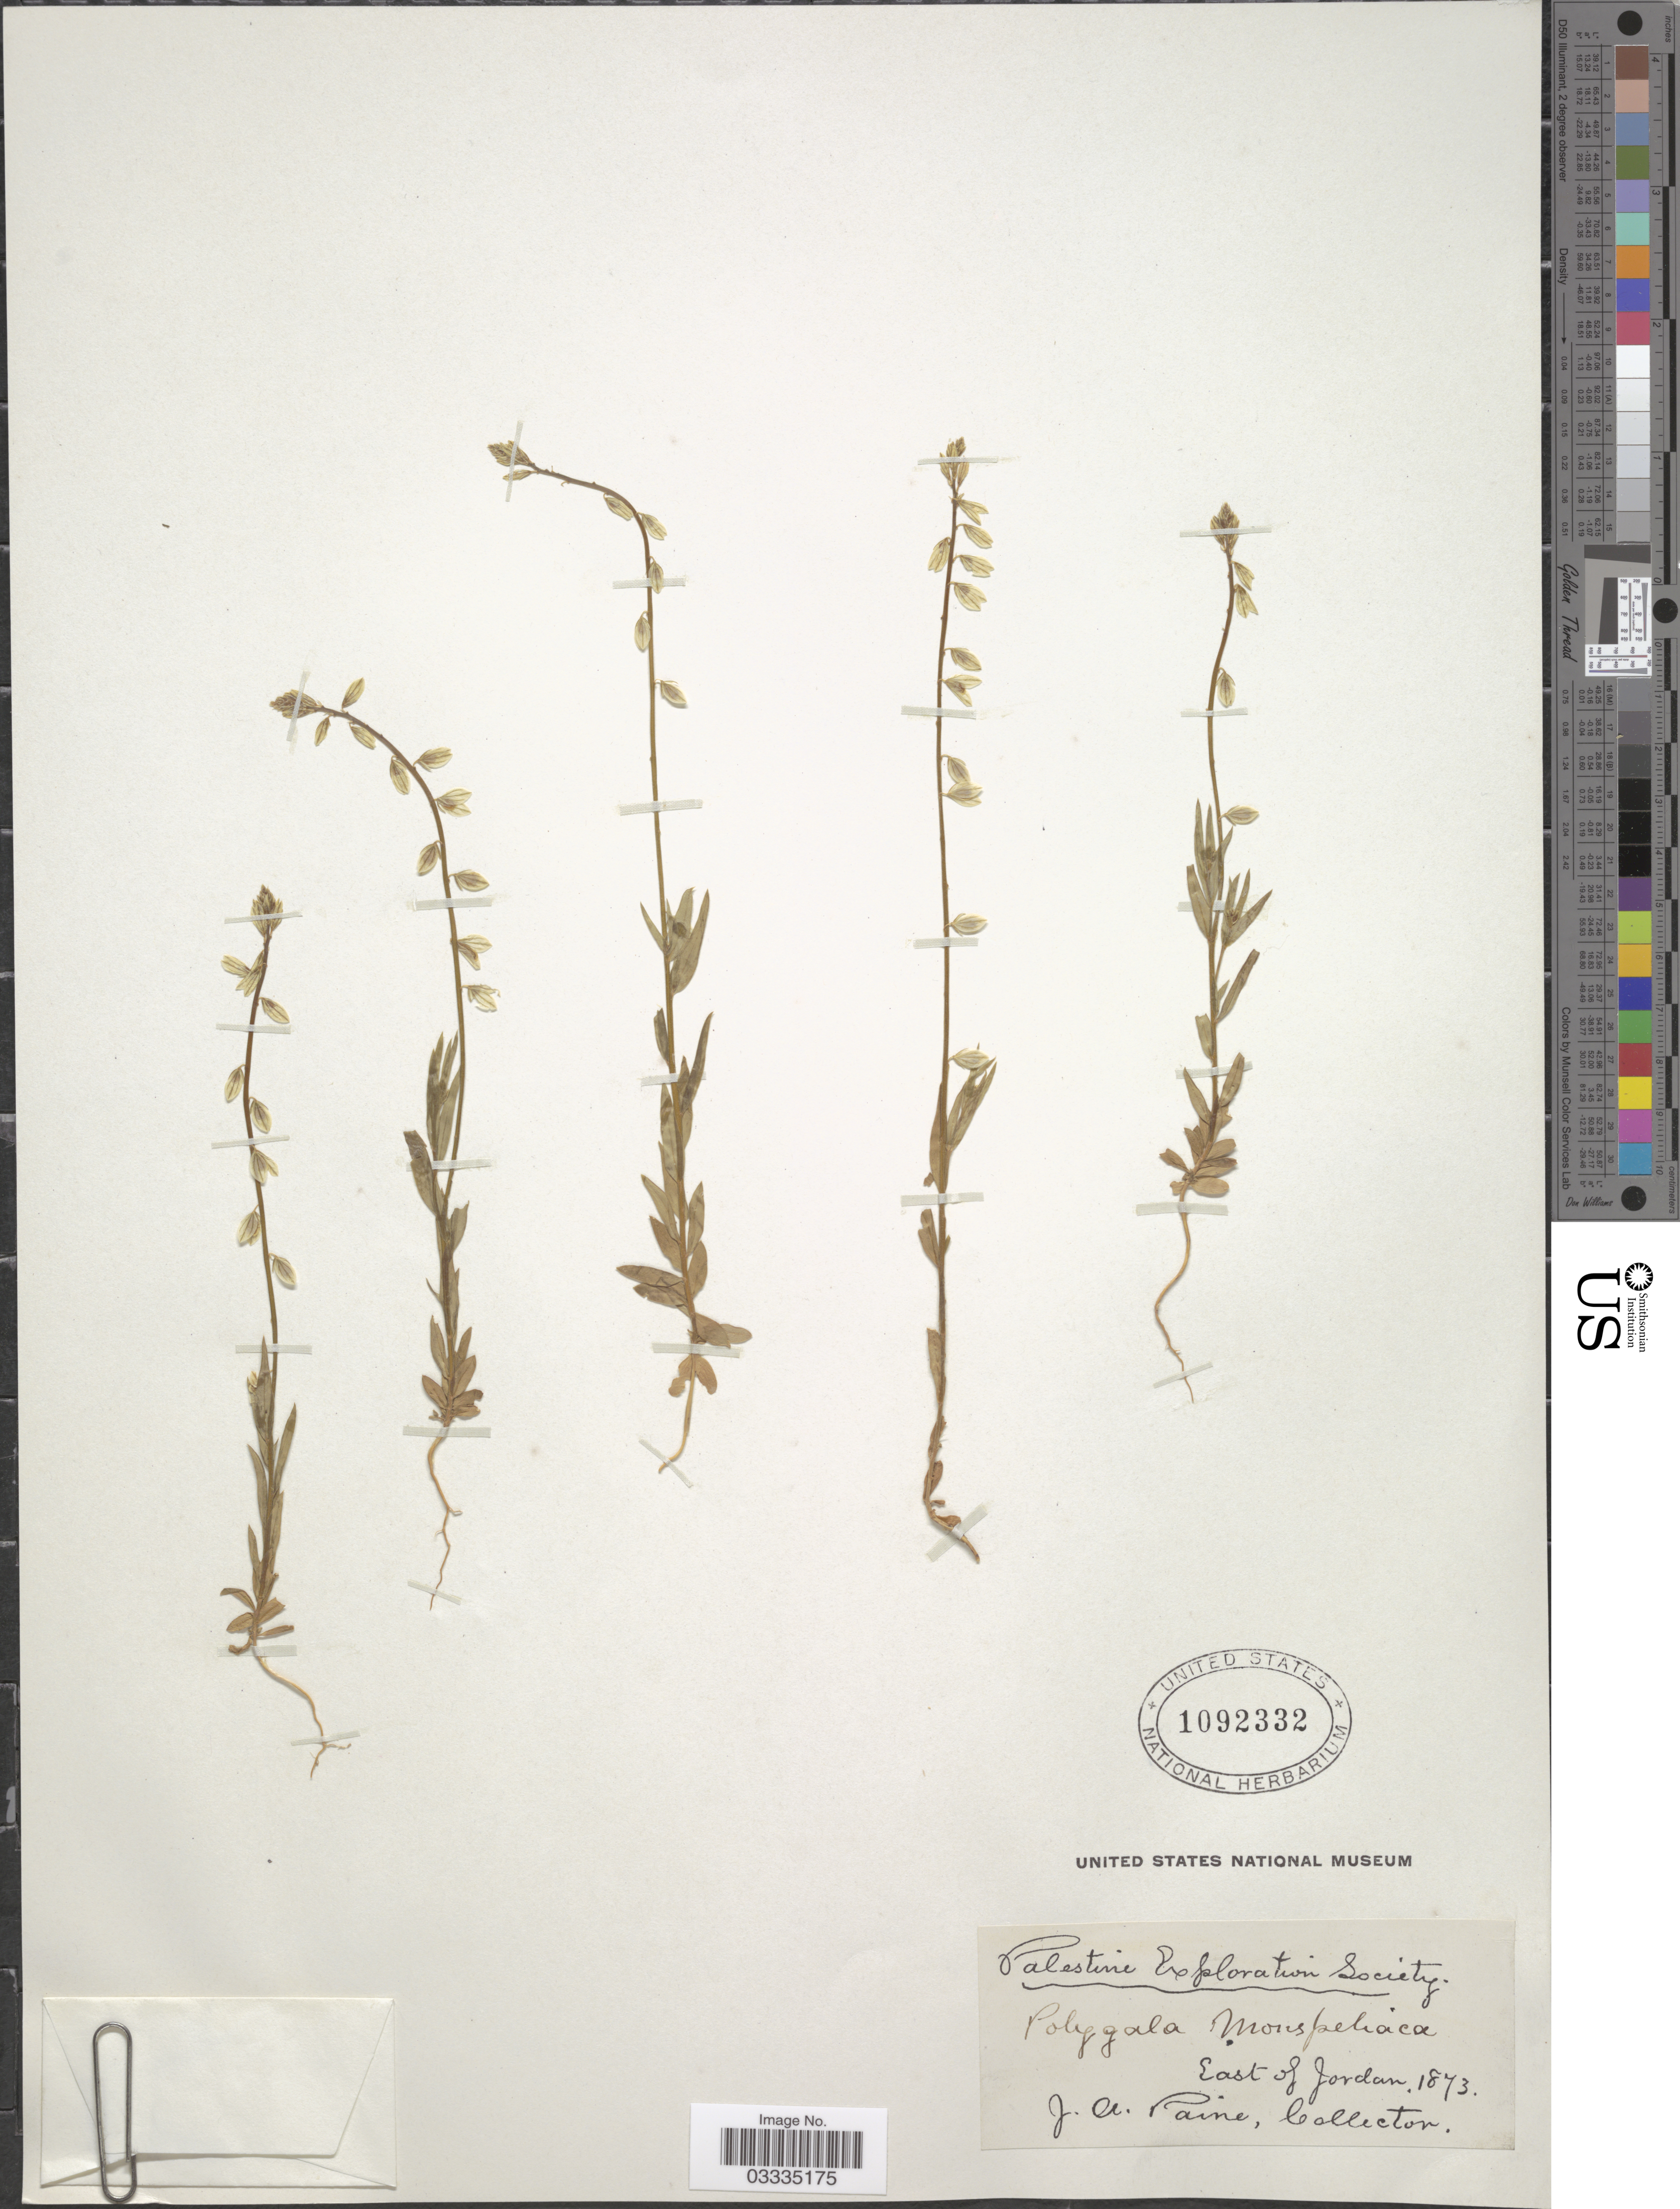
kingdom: Plantae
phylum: Tracheophyta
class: Magnoliopsida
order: Fabales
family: Polygalaceae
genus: Polygala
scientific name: Polygala monspeliaca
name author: L.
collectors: J. A. Paine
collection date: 1873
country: Jordan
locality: East of Jordan.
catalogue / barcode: US 1092332